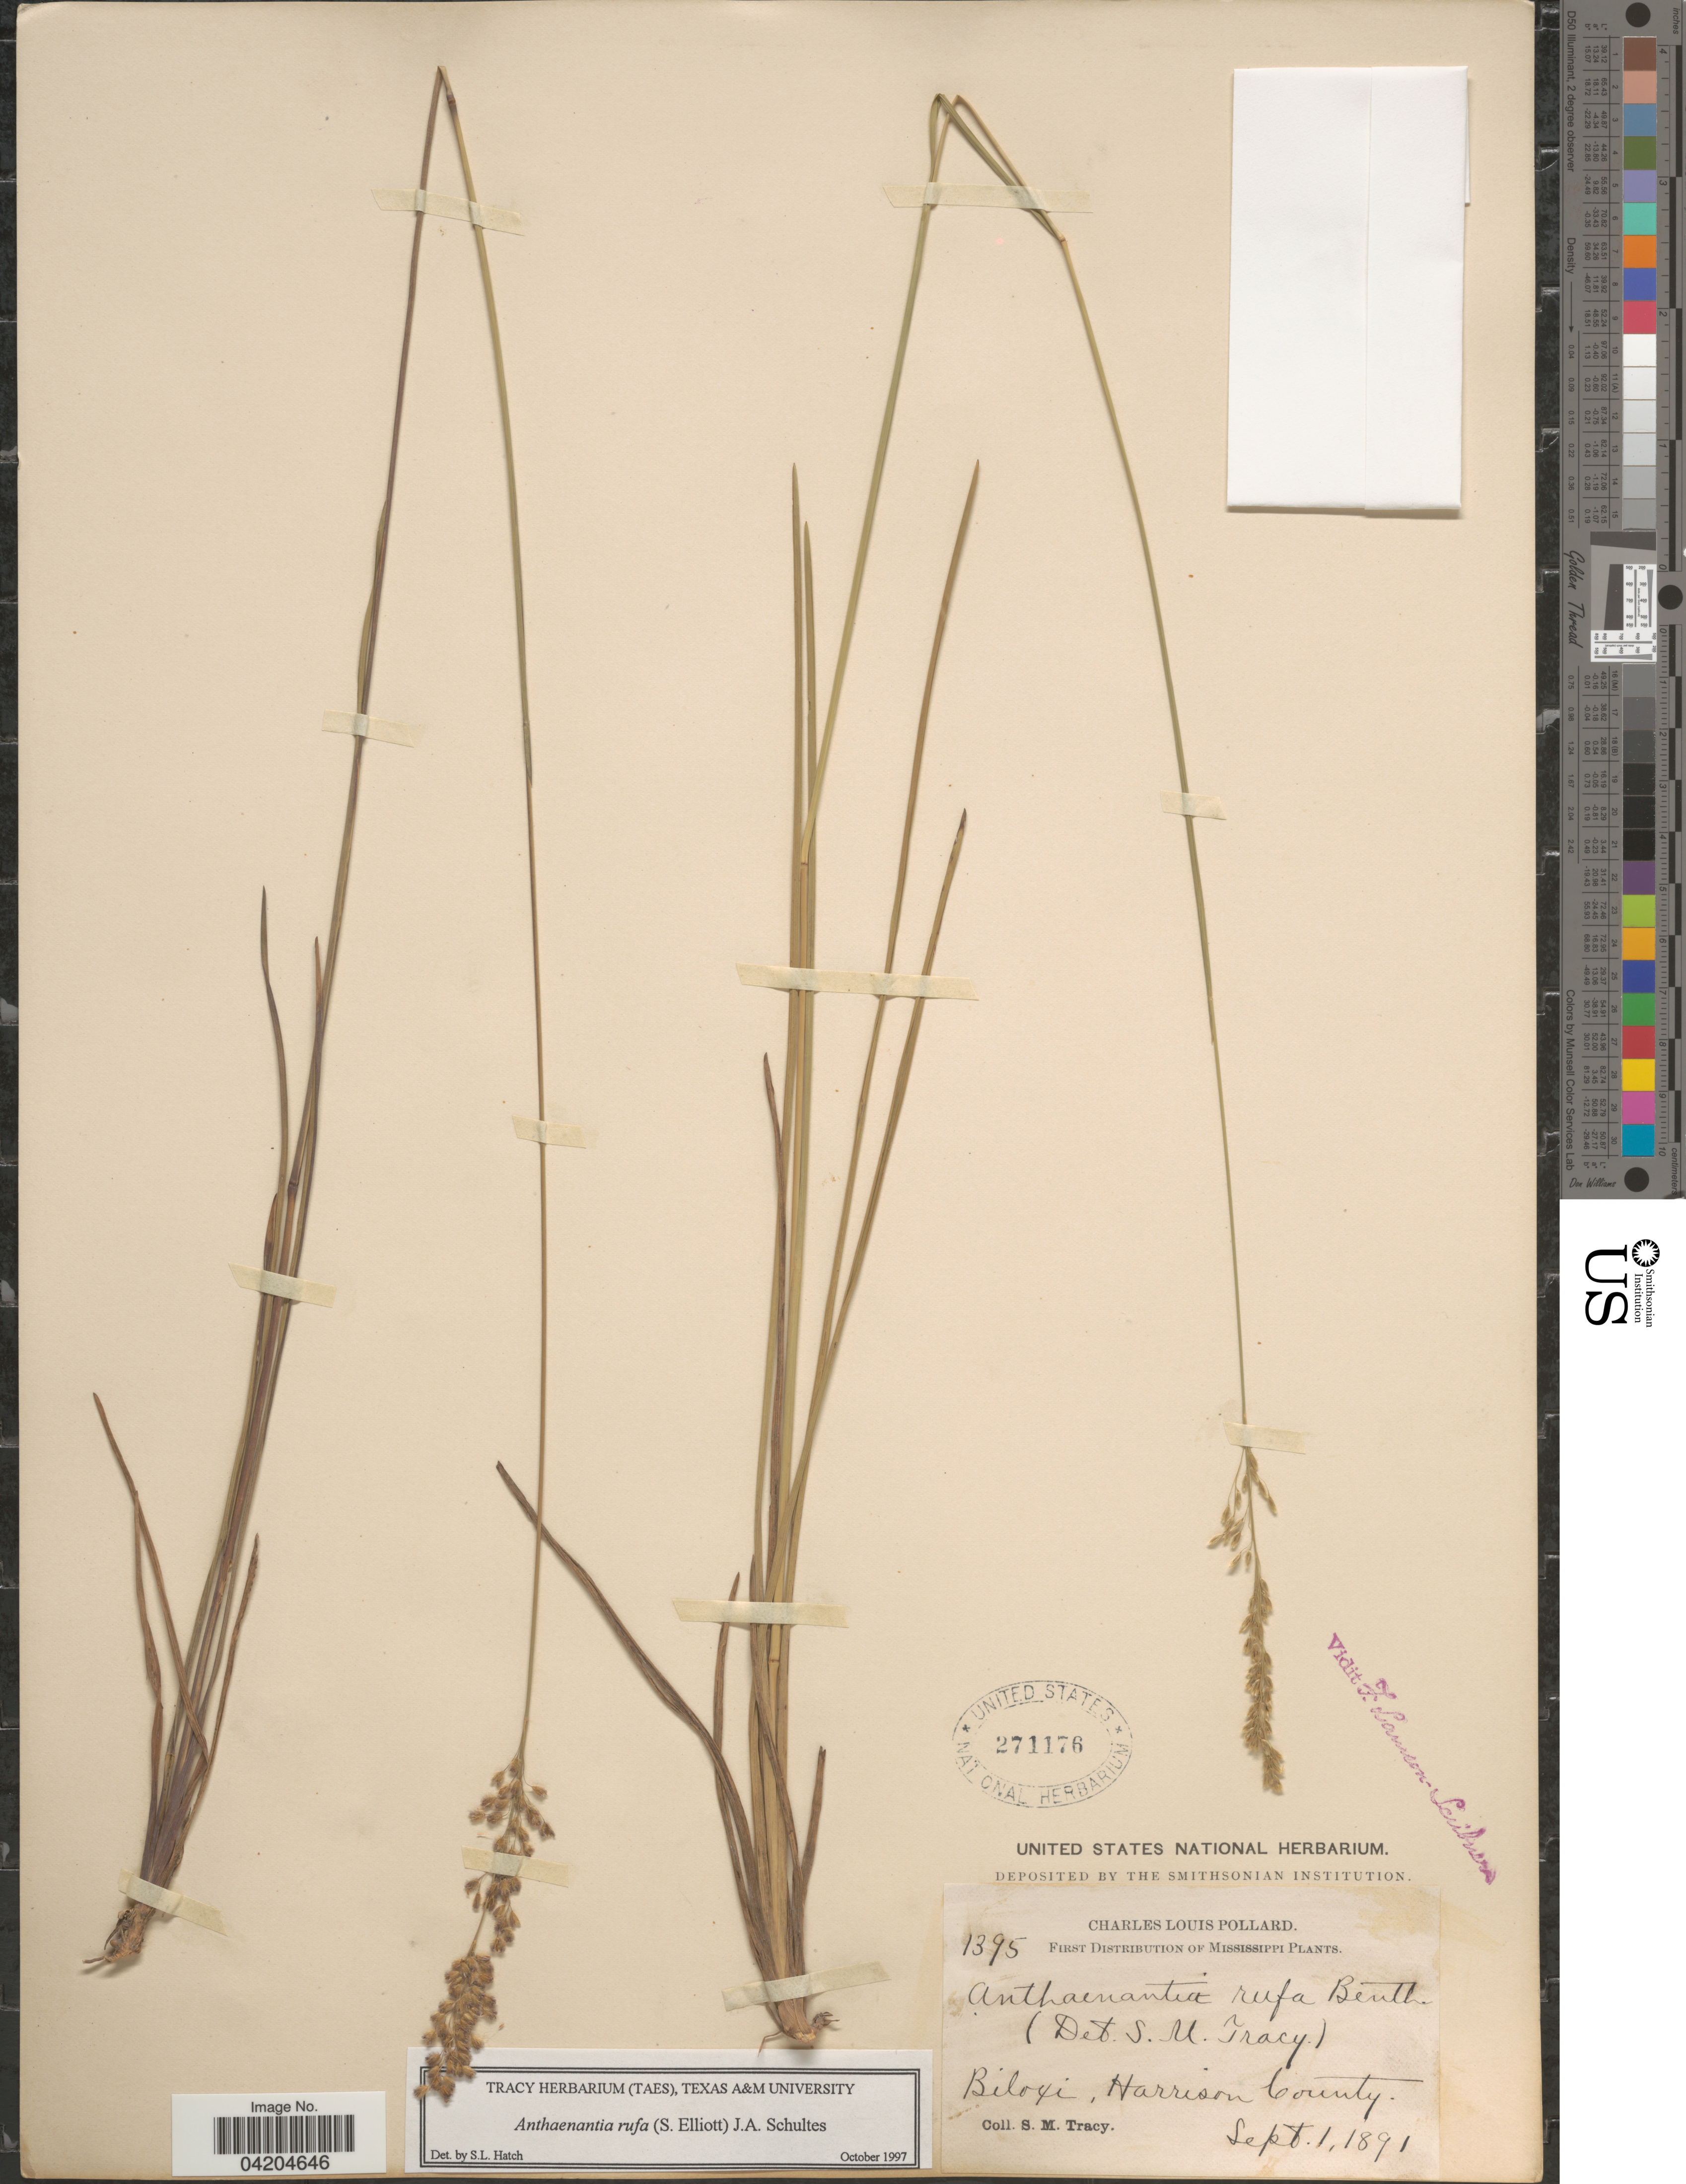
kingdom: Plantae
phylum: Tracheophyta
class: Liliopsida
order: Poales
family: Poaceae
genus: Anthaenantia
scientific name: Anthaenantia rufa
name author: (Elliott) Schult.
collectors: S. M. Tracy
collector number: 1395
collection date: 1891-09-01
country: United States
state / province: Mississippi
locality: Biloxi, Harrison County.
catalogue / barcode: US 271176